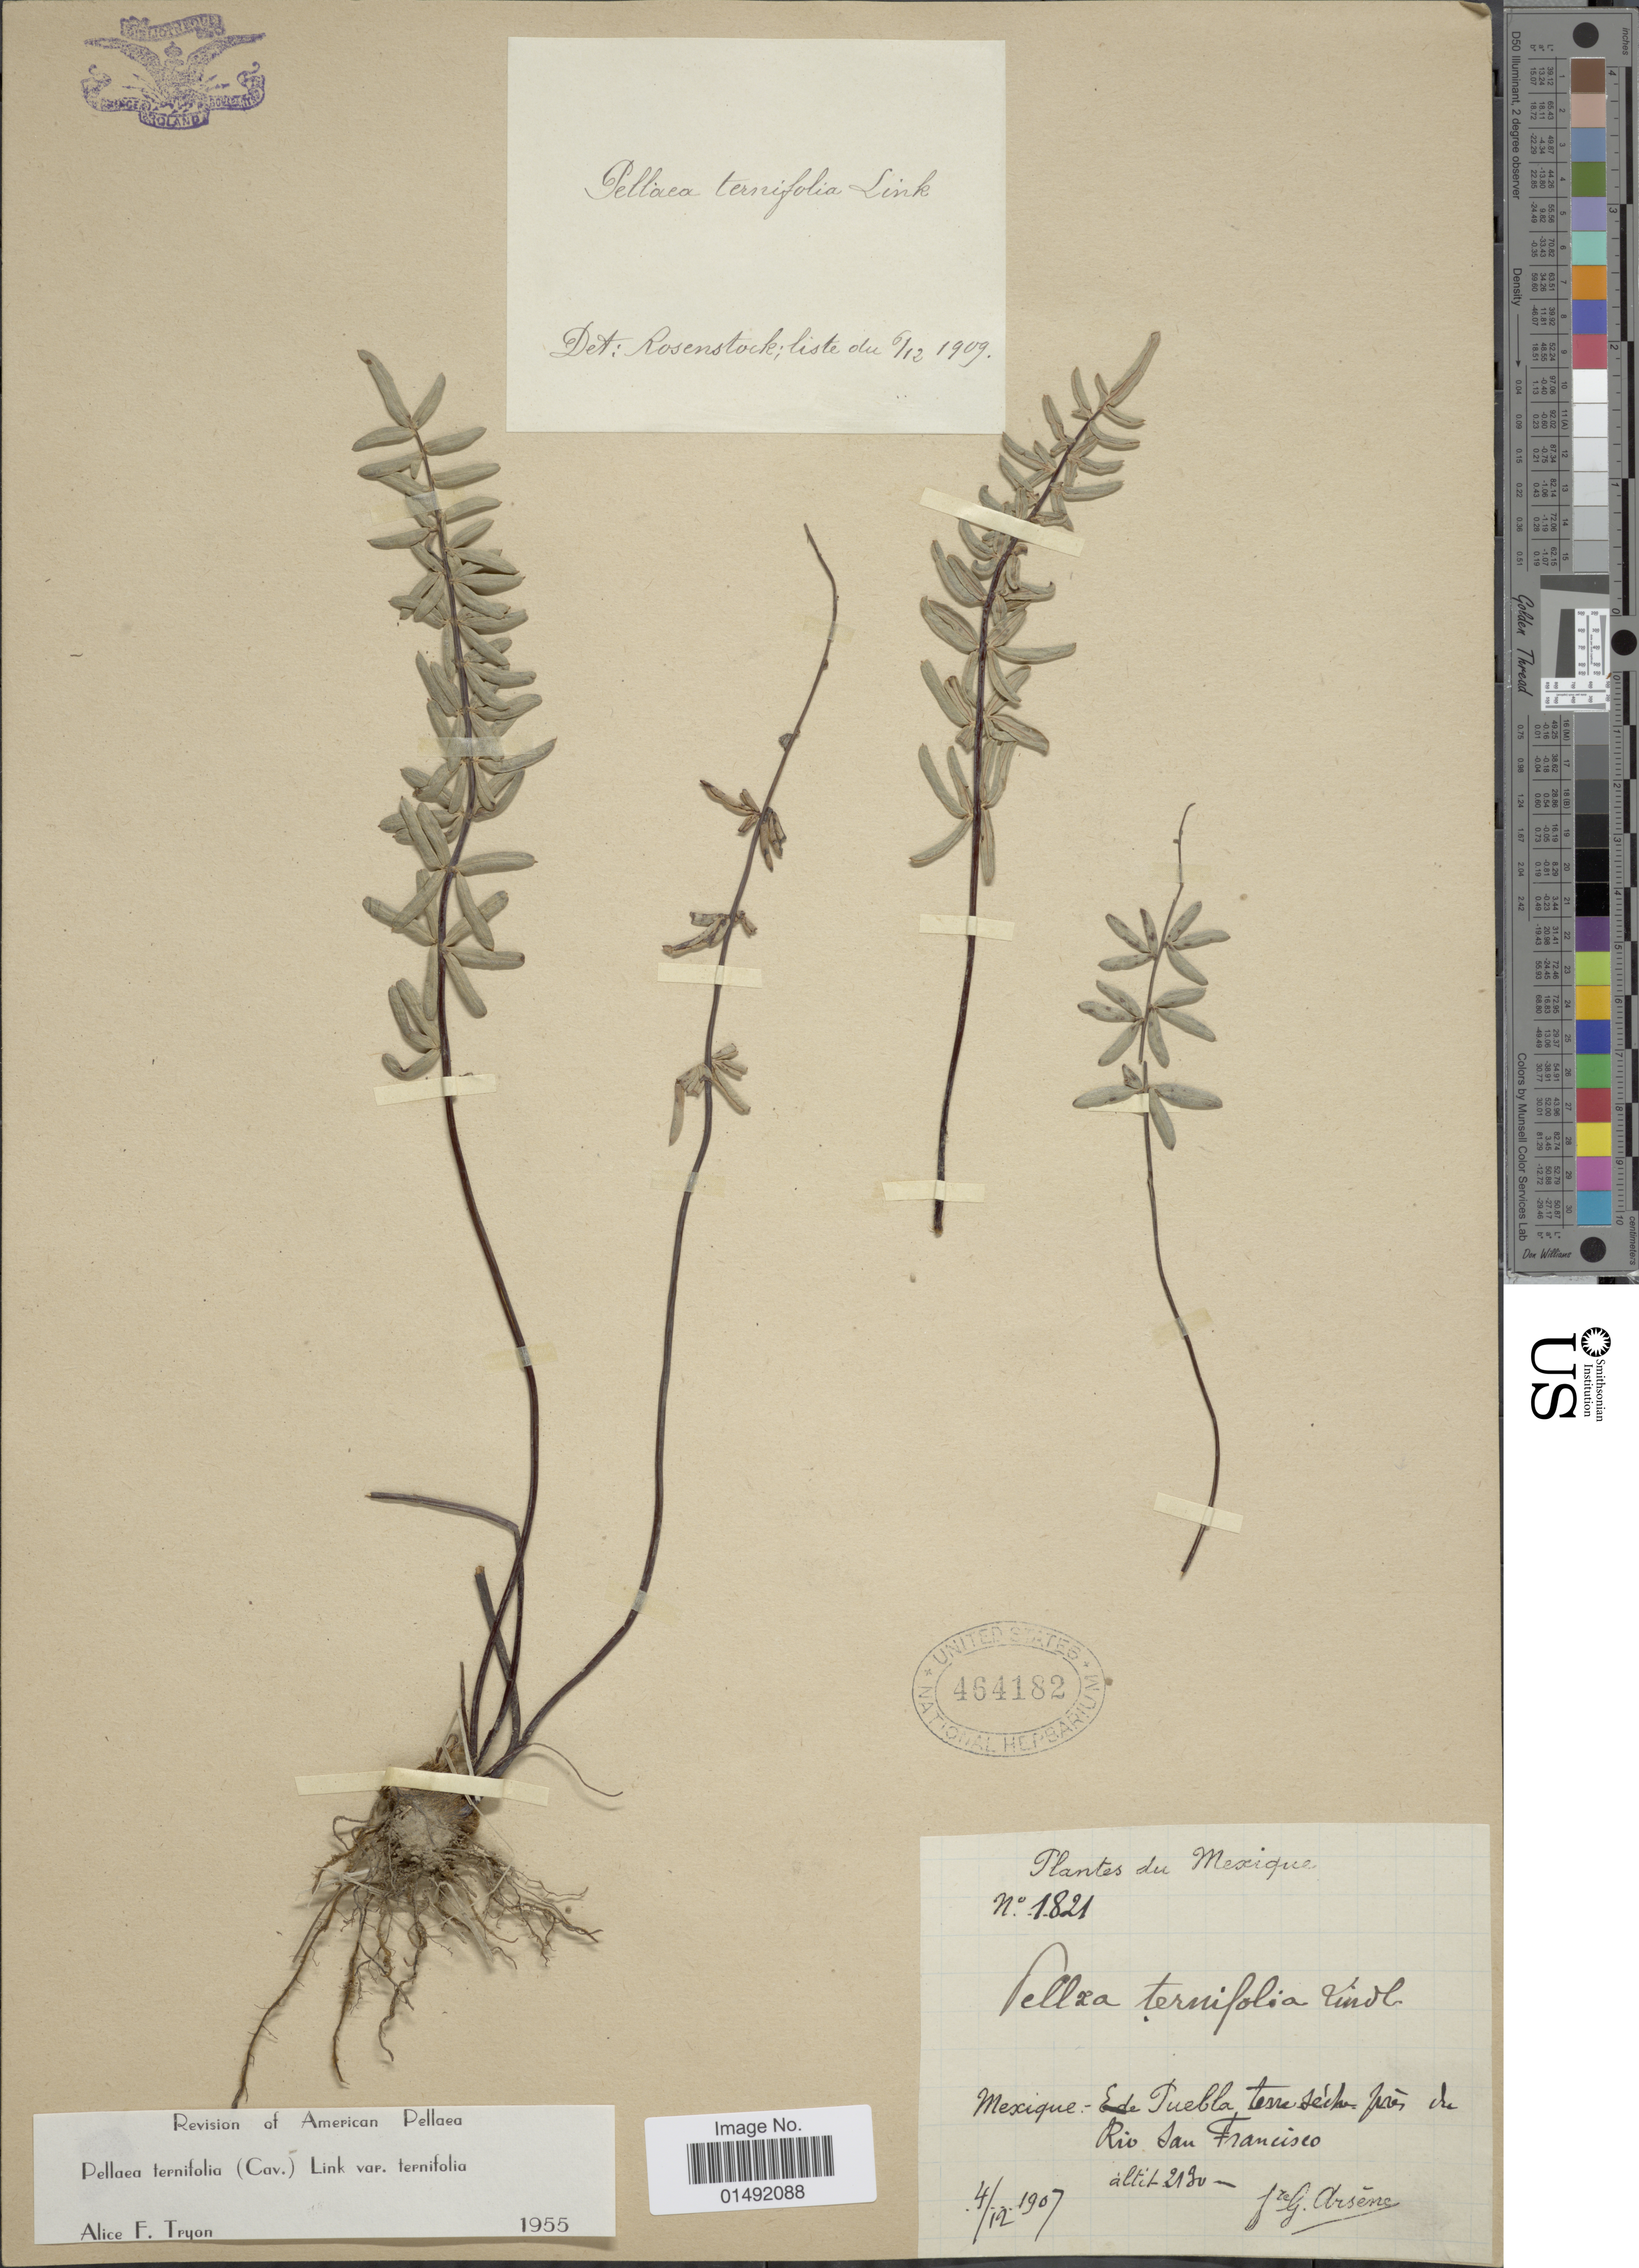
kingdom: Plantae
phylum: Tracheophyta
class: Polypodiopsida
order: Polypodiales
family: Pteridaceae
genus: Pellaea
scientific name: Pellaea ternifolia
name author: (Cav.) Link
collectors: Bro. G. Arsène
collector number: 1821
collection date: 1907-12-04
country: Mexico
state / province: Puebla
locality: Terre seche près du Rio San Francisco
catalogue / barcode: US 464182